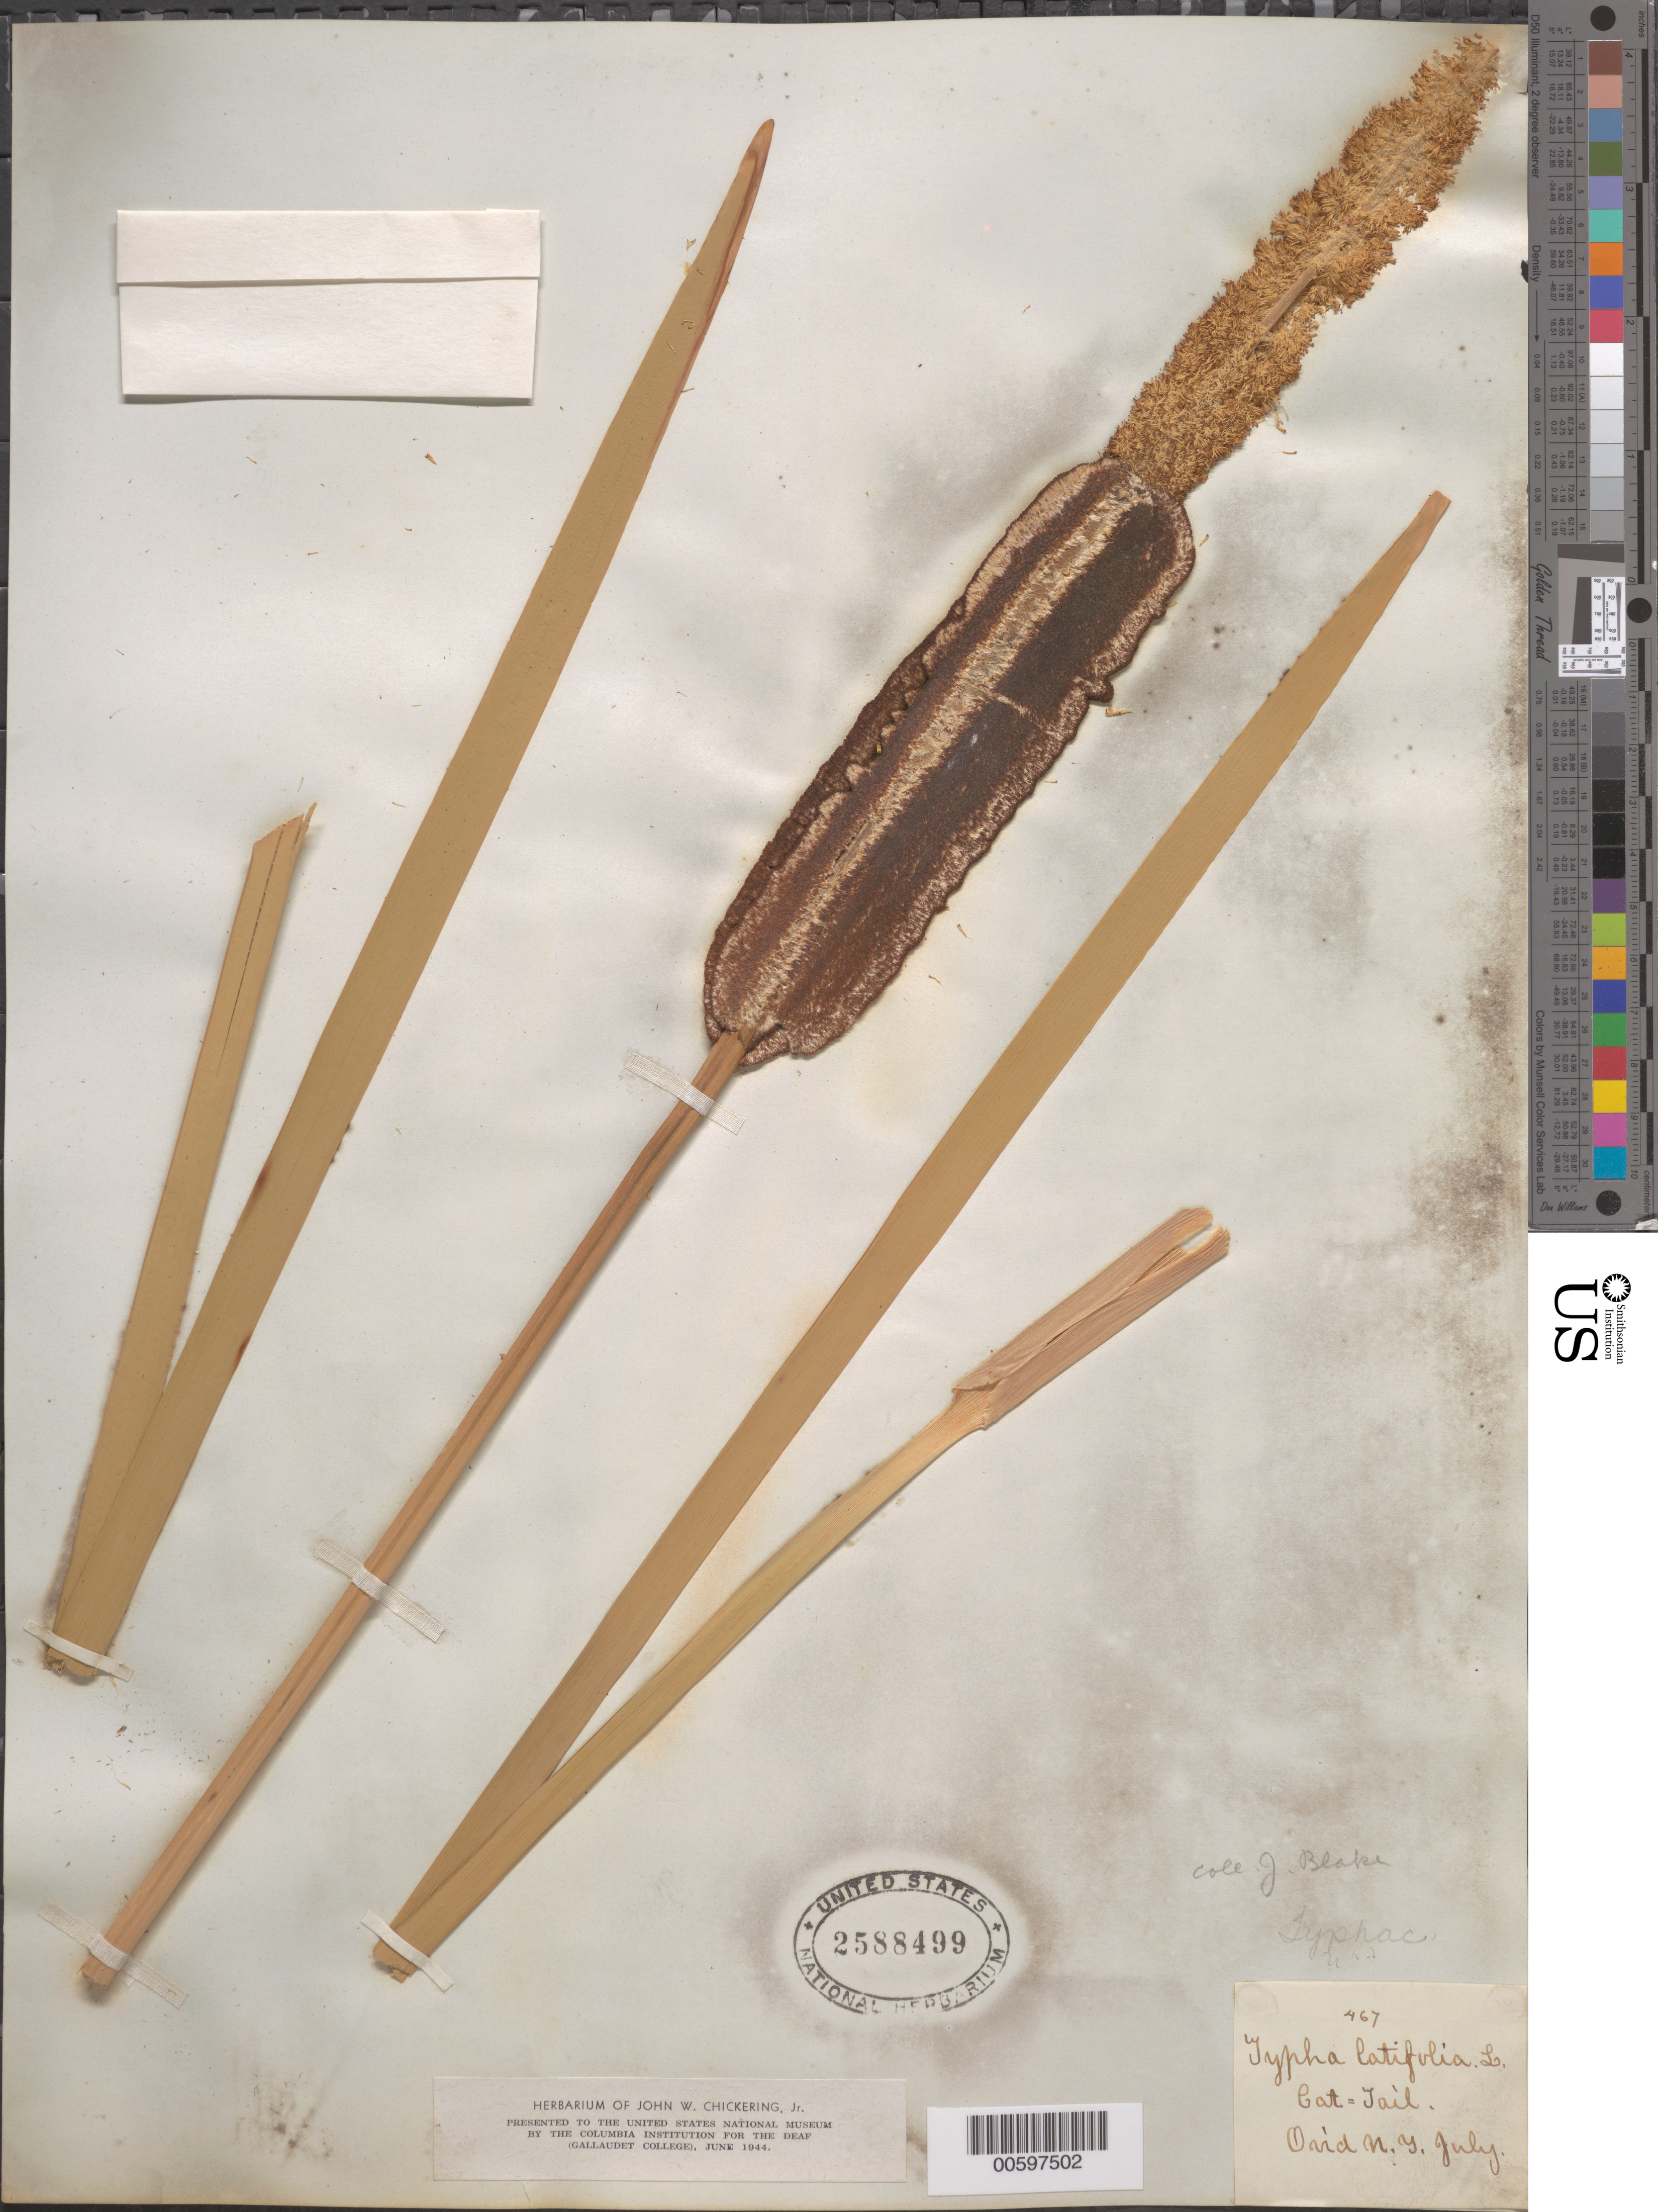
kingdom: Plantae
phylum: Tracheophyta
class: Liliopsida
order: Poales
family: Typhaceae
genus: Typha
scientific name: Typha latifolia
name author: L.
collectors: J. W. Chickering Jr.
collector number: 467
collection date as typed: Jul 1944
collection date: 1944-07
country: United States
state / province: New York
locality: Ovid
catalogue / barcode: US 2588499